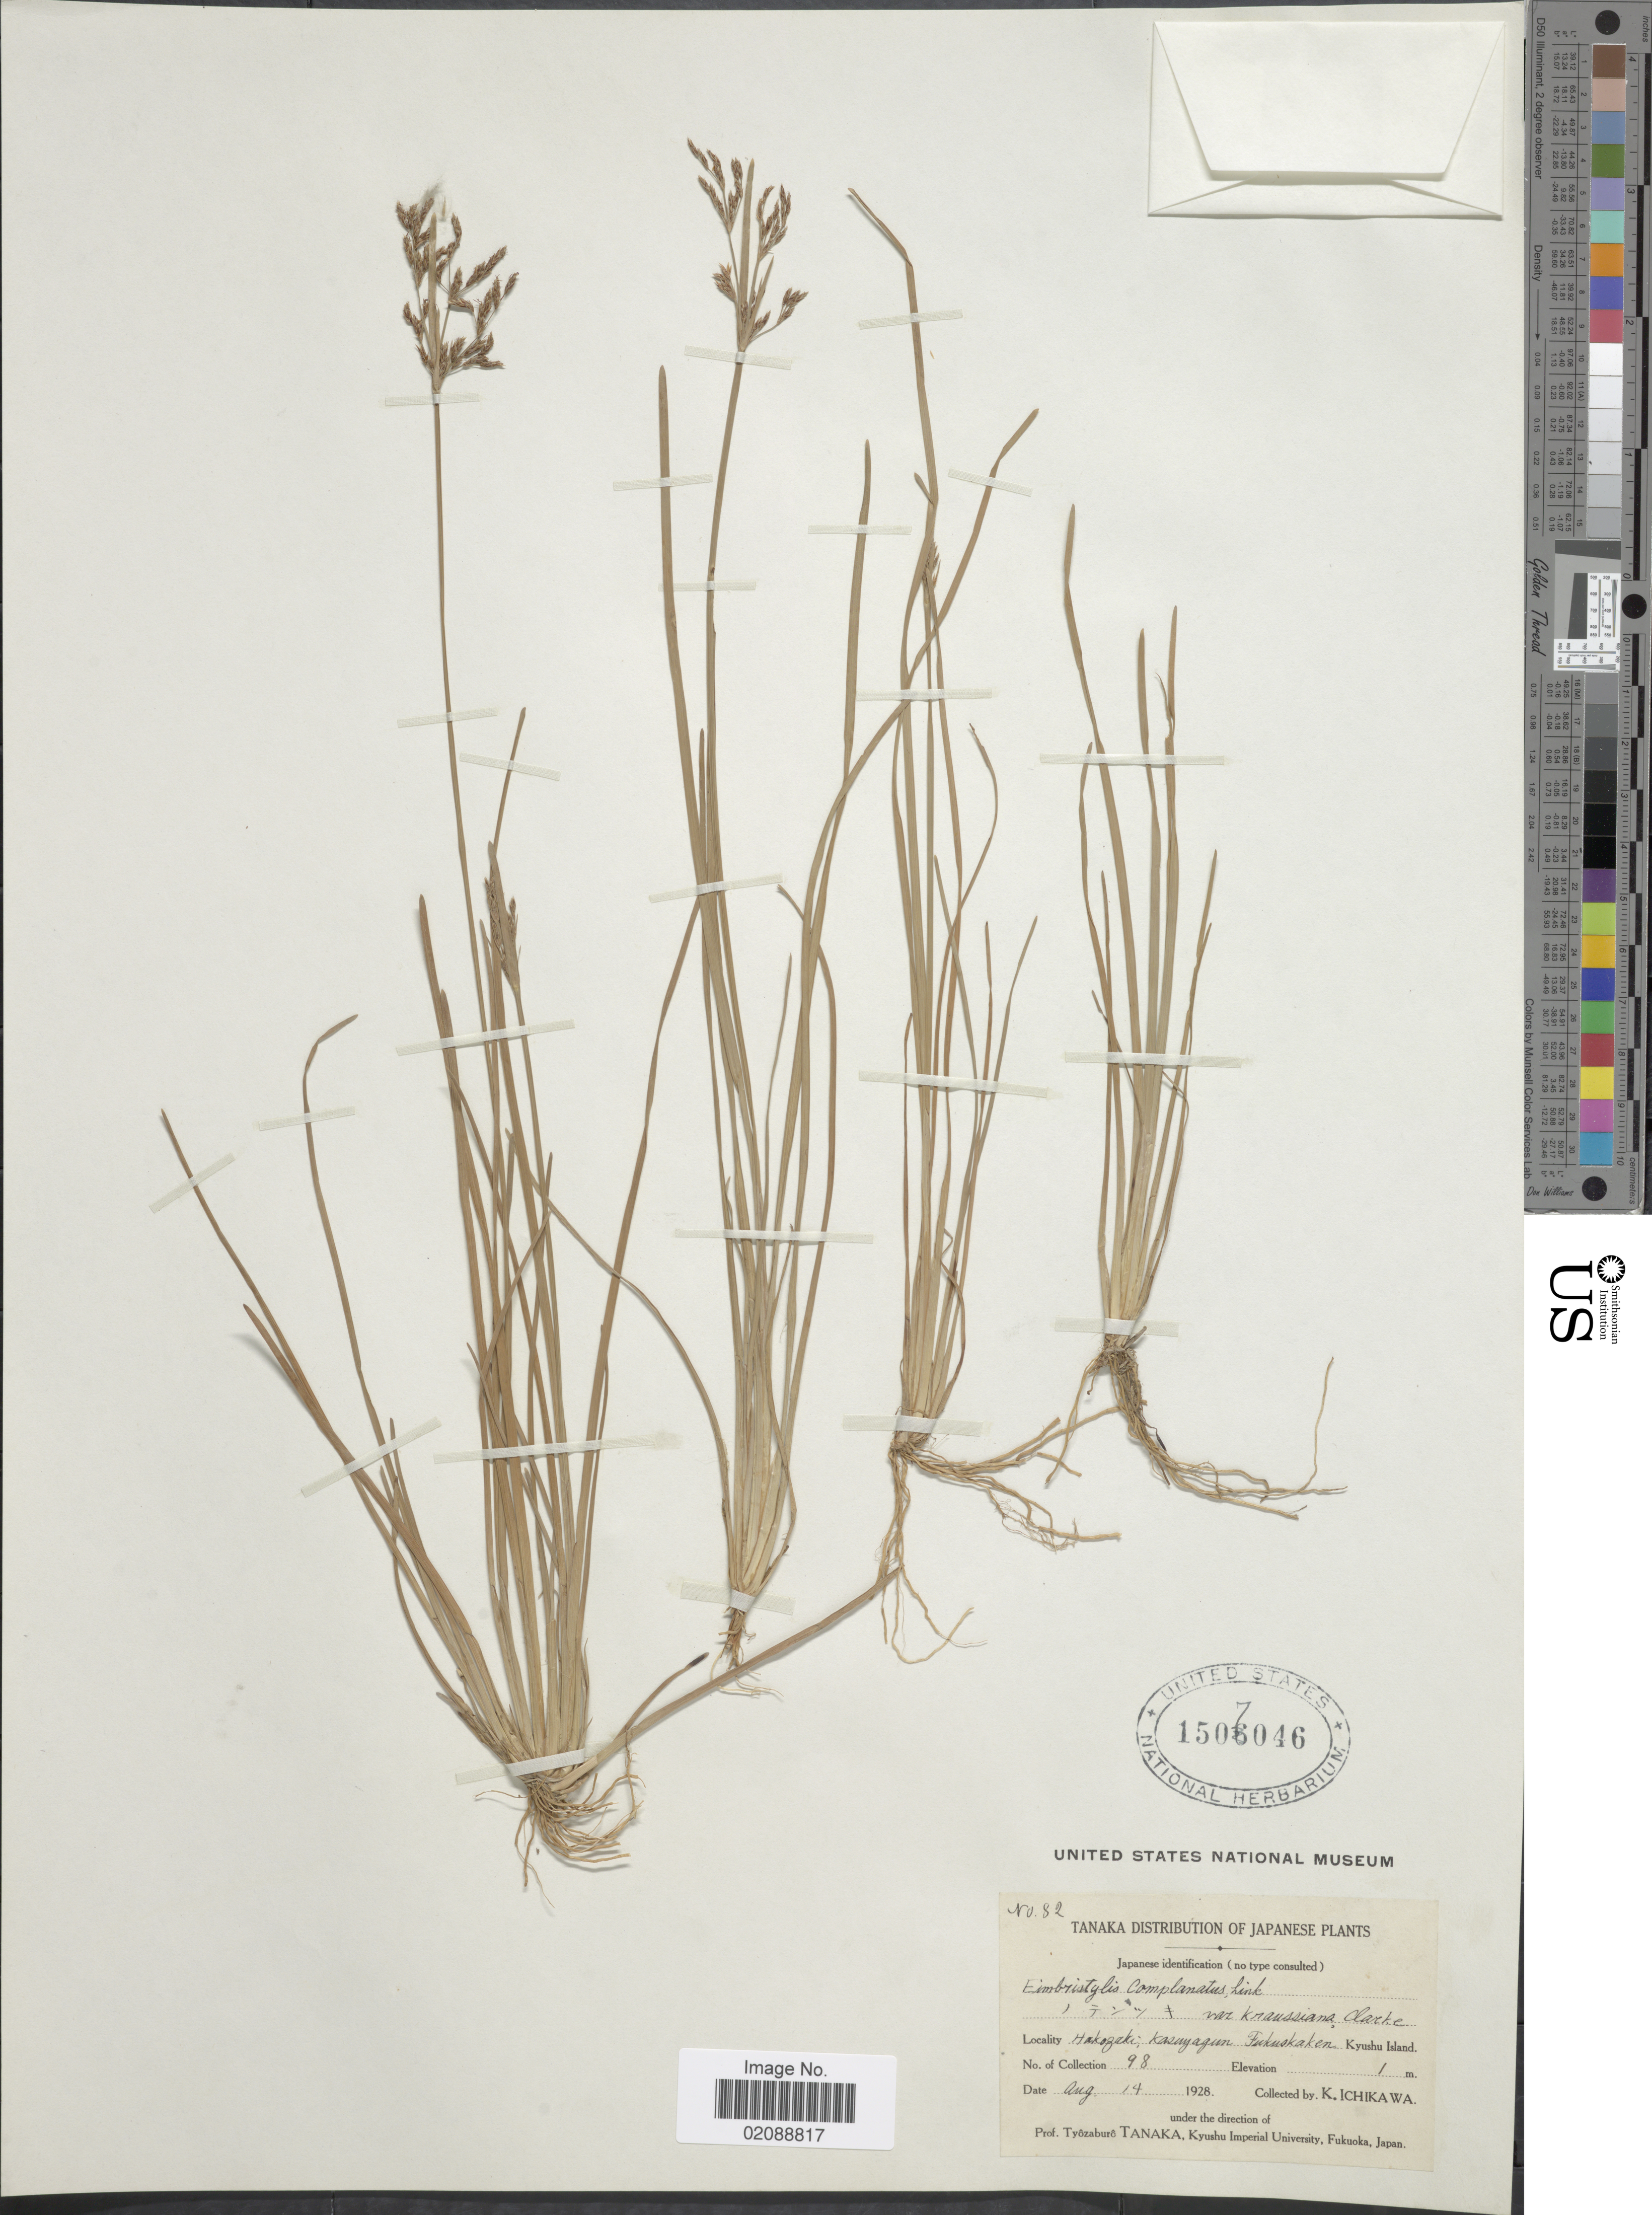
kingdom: Plantae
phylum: Tracheophyta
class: Liliopsida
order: Poales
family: Cyperaceae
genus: Fimbristylis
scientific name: Fimbristylis complanata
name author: (Retz.) Link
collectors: K. Ichikawa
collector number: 98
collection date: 1928-08-14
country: Japan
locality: Hakozaki, Kasuyagun, Fukuokaken, Kyushyu Island.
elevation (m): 1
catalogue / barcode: US 1507046